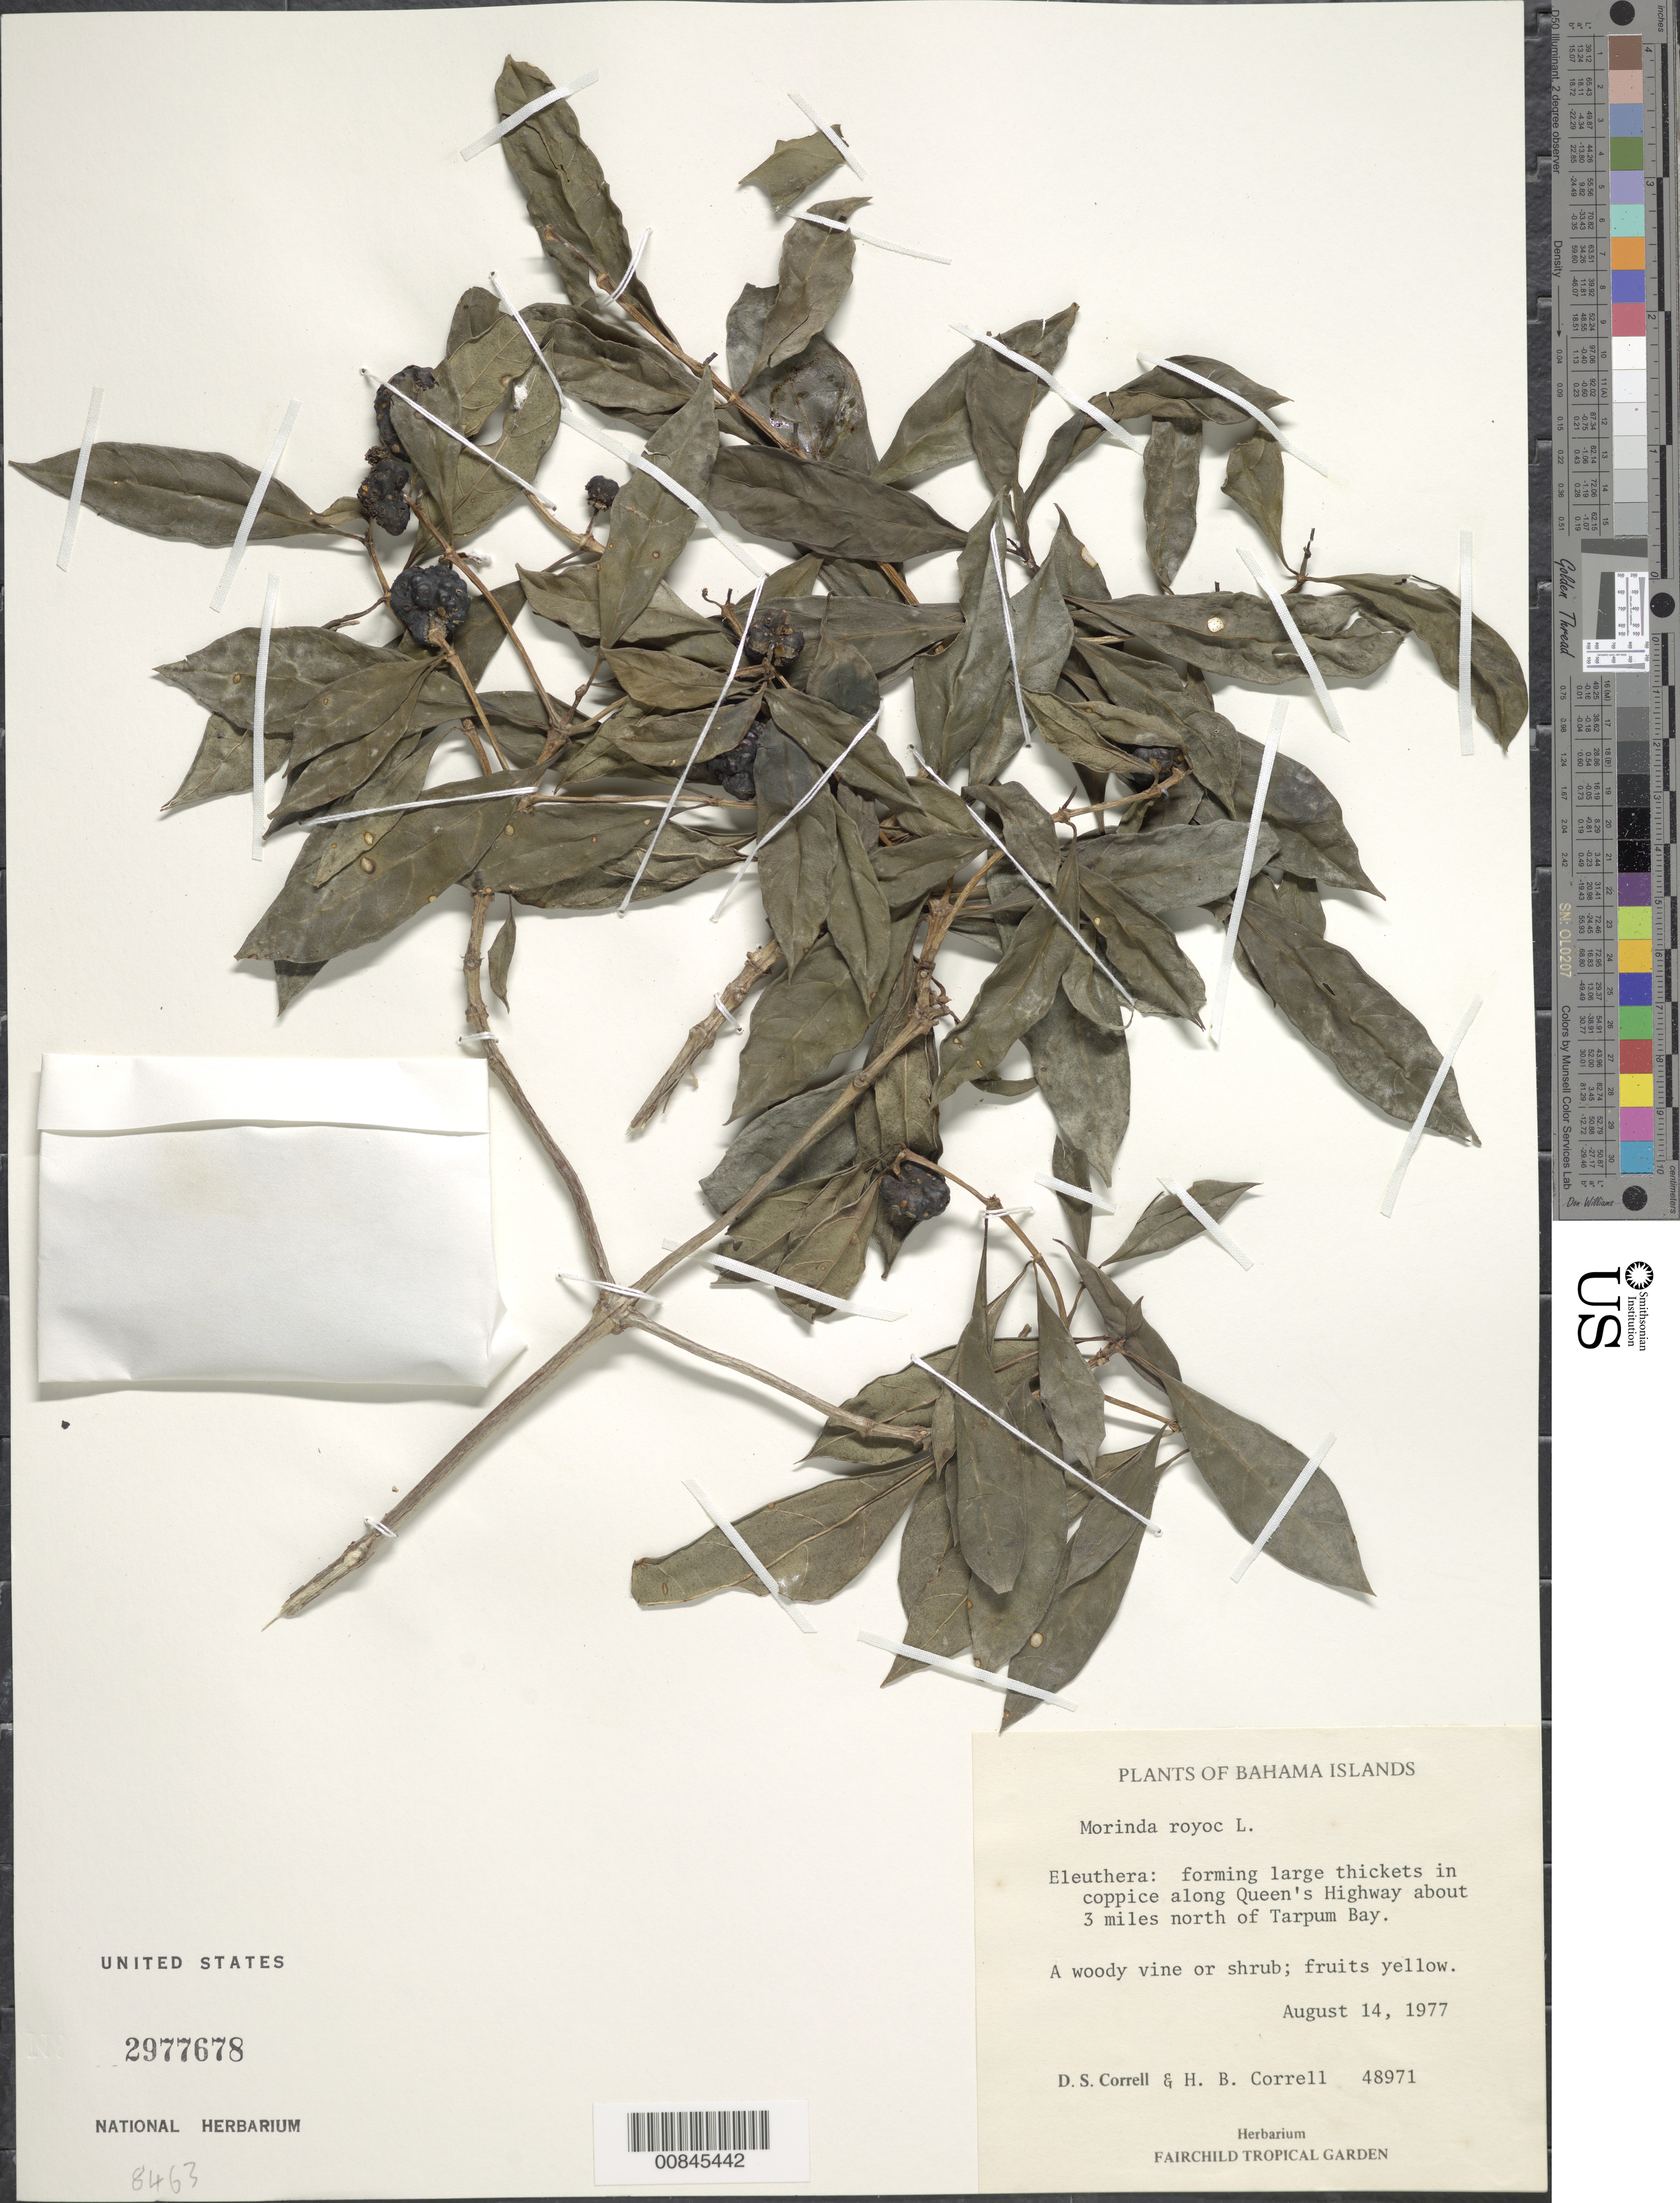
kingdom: Plantae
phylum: Tracheophyta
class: Magnoliopsida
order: Gentianales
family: Rubiaceae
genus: Morinda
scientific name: Morinda royoc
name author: L.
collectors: D. S. Correll & H. Correll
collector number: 48971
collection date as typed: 14 Aug 1977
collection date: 1977-08-14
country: Bahamas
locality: Eleuthera: Along Queen's Highway, about 3 miles north of Tarpum Bay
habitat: Forming large thickets in coppice along road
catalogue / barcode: US 2977678